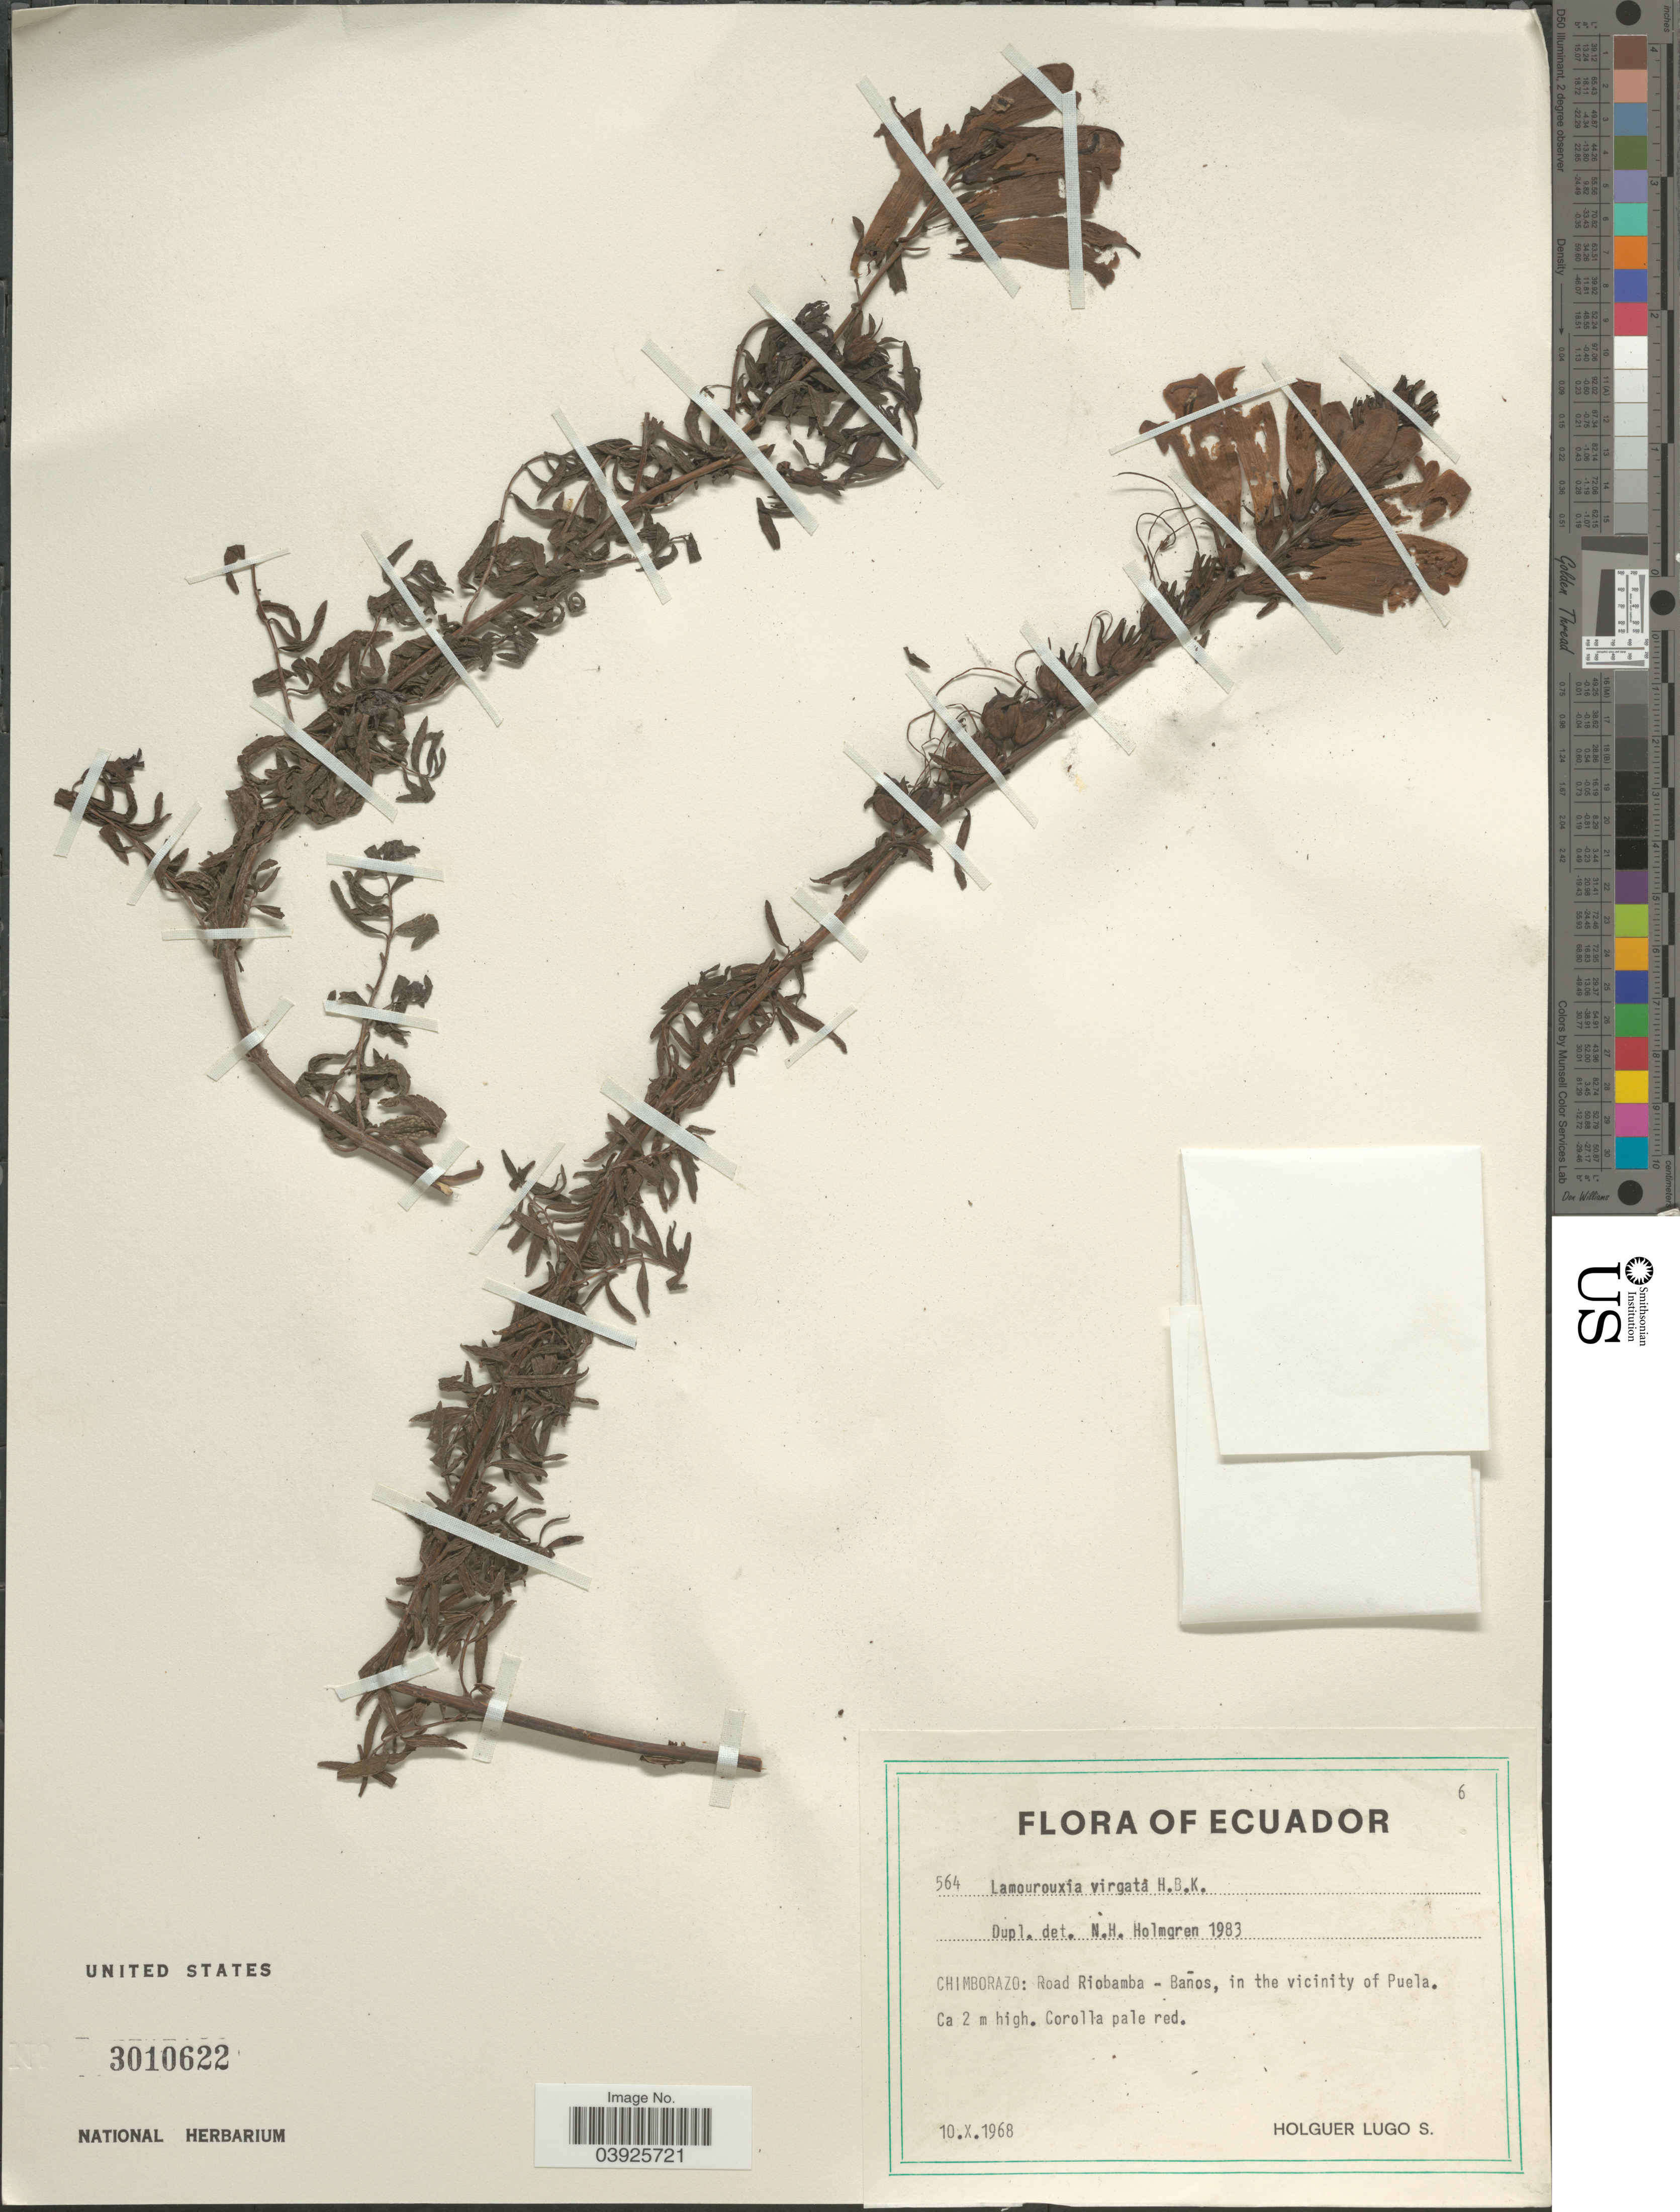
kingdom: Plantae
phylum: Tracheophyta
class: Magnoliopsida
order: Lamiales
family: Orobanchaceae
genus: Lamourouxia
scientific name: Lamourouxia virgata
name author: Kunth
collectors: H. Lugo S.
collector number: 564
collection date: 1968-10-10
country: Ecuador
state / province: Chimborazo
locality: Road Riobamba - Baños, in the vicinity of Puela.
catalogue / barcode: US 3010622